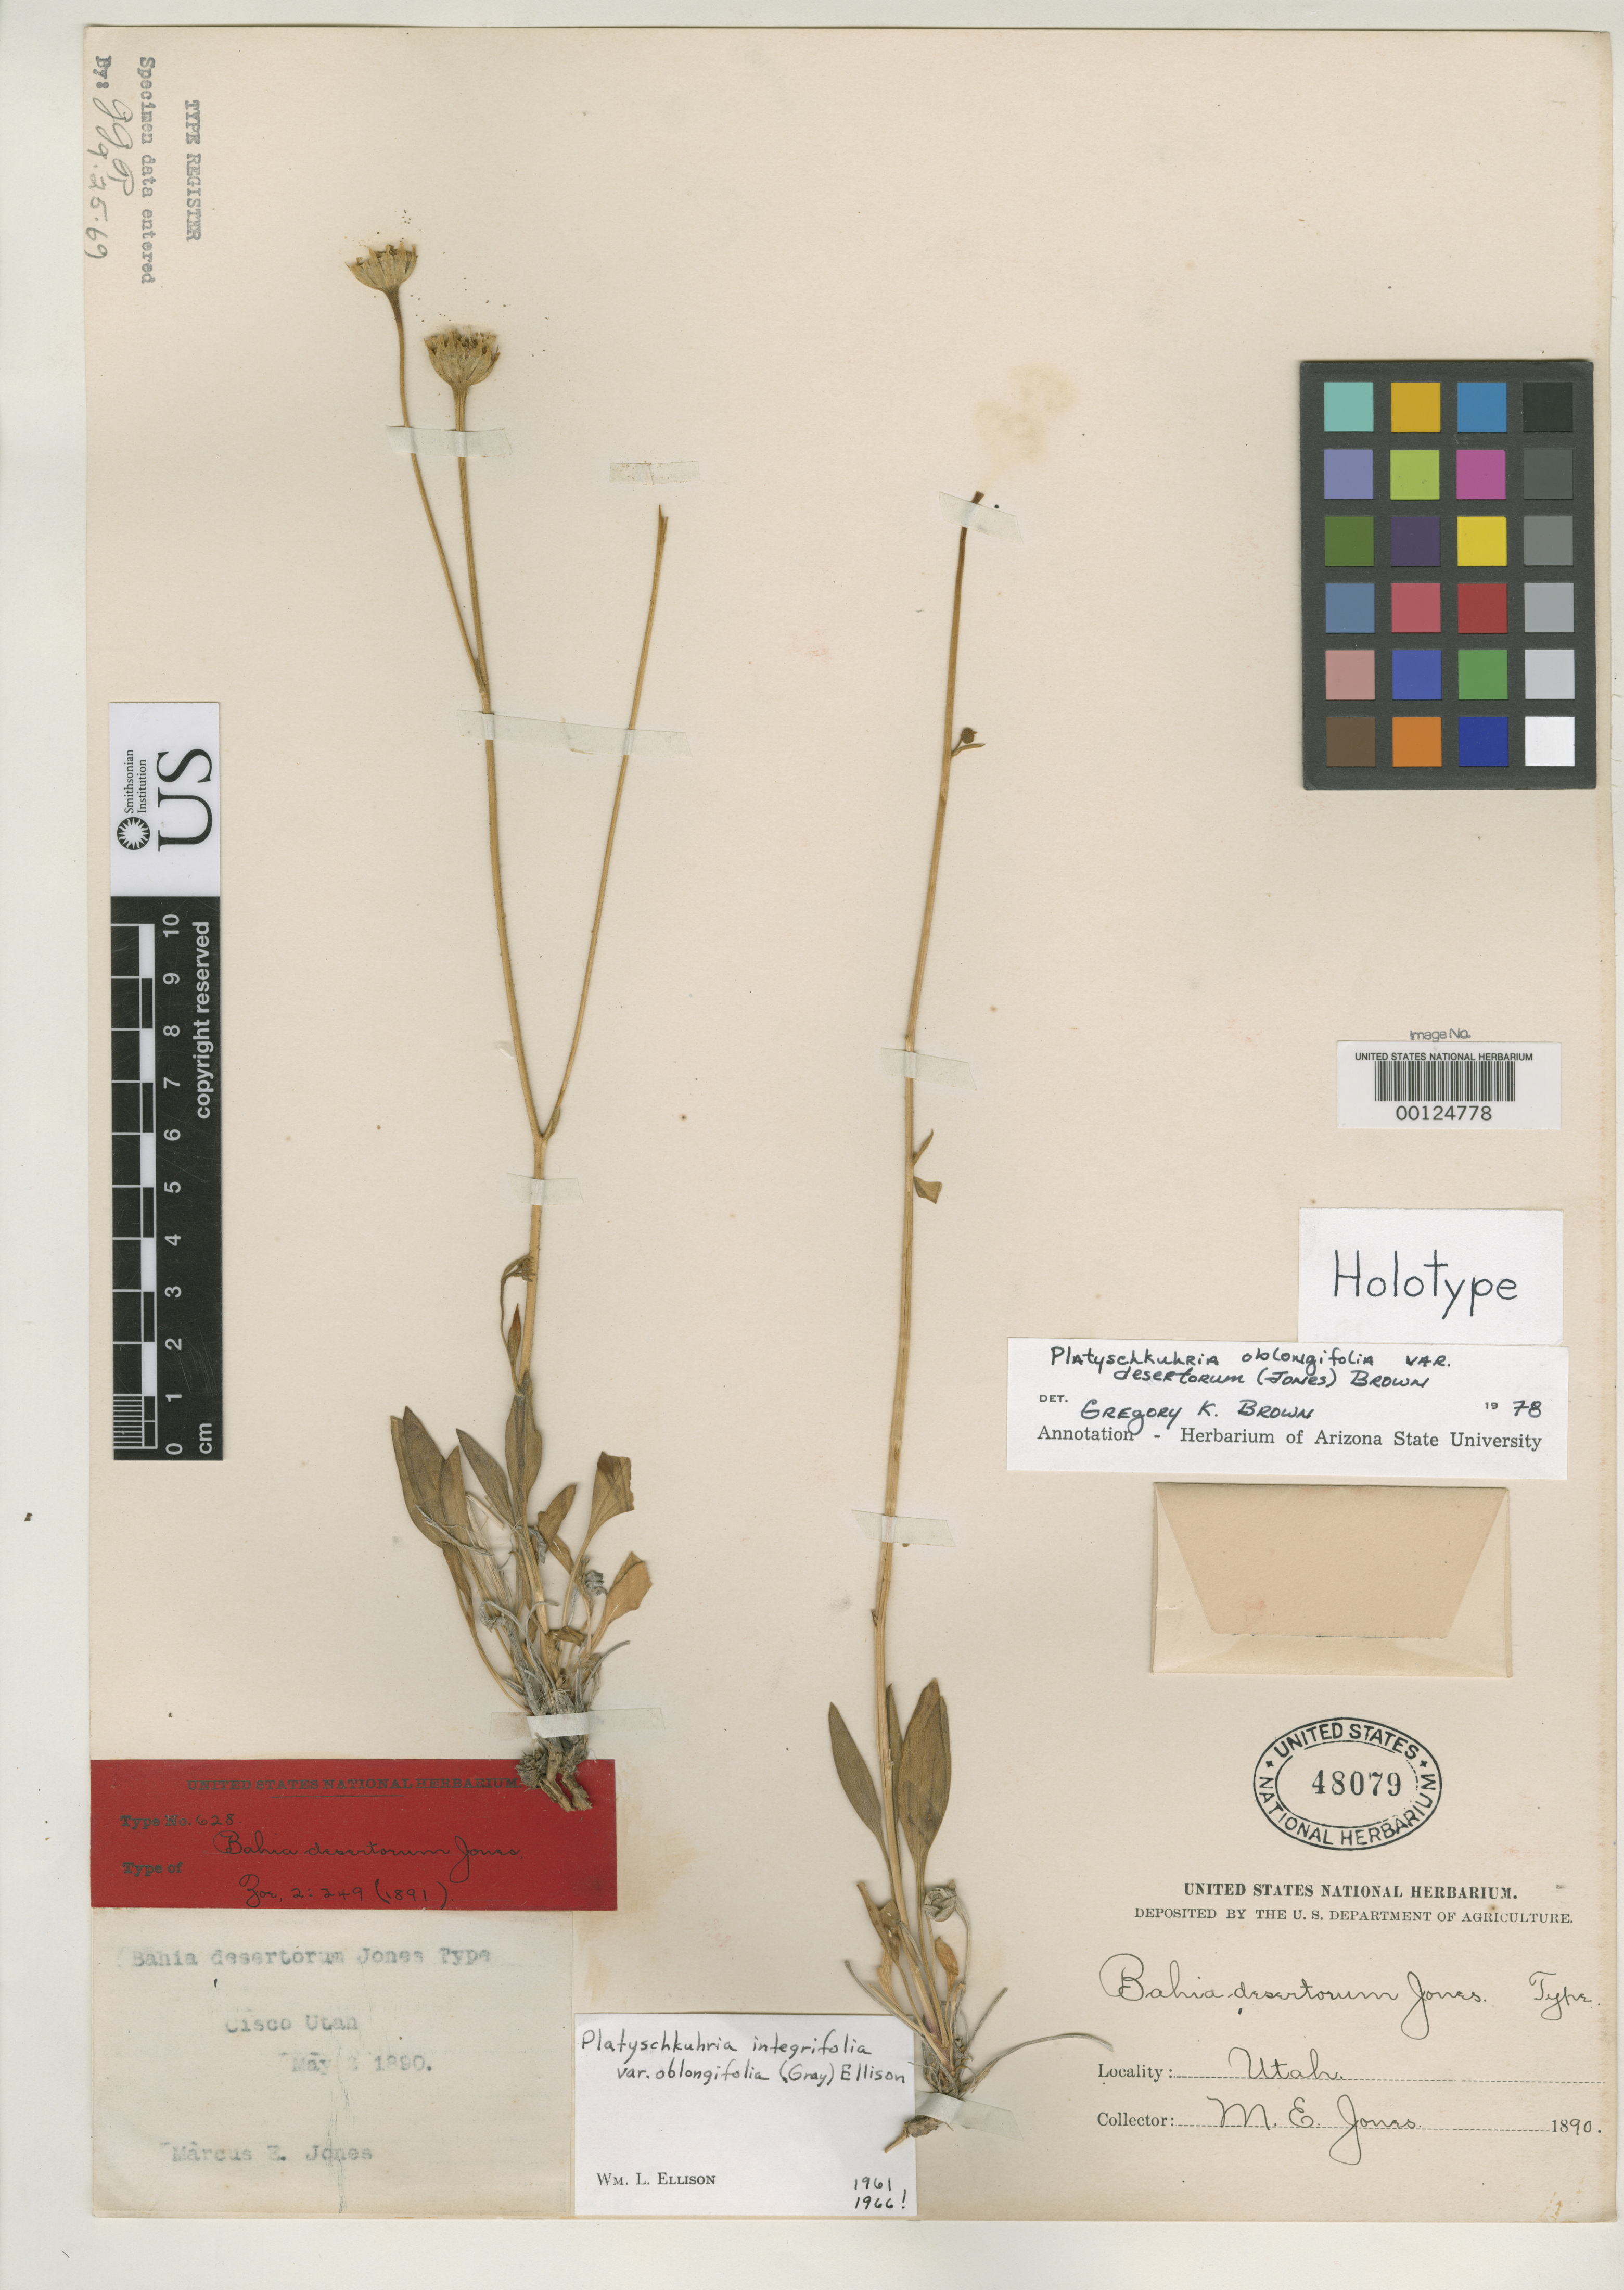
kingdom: Plantae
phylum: Tracheophyta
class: Magnoliopsida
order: Asterales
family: Asteraceae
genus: Bahia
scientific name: Bahia desertorum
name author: M.E. Jones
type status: Isotype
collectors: M. E. Jones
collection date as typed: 02 May 1890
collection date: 1890-05-02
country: United States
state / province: Utah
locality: Cisco.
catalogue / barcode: US 48079